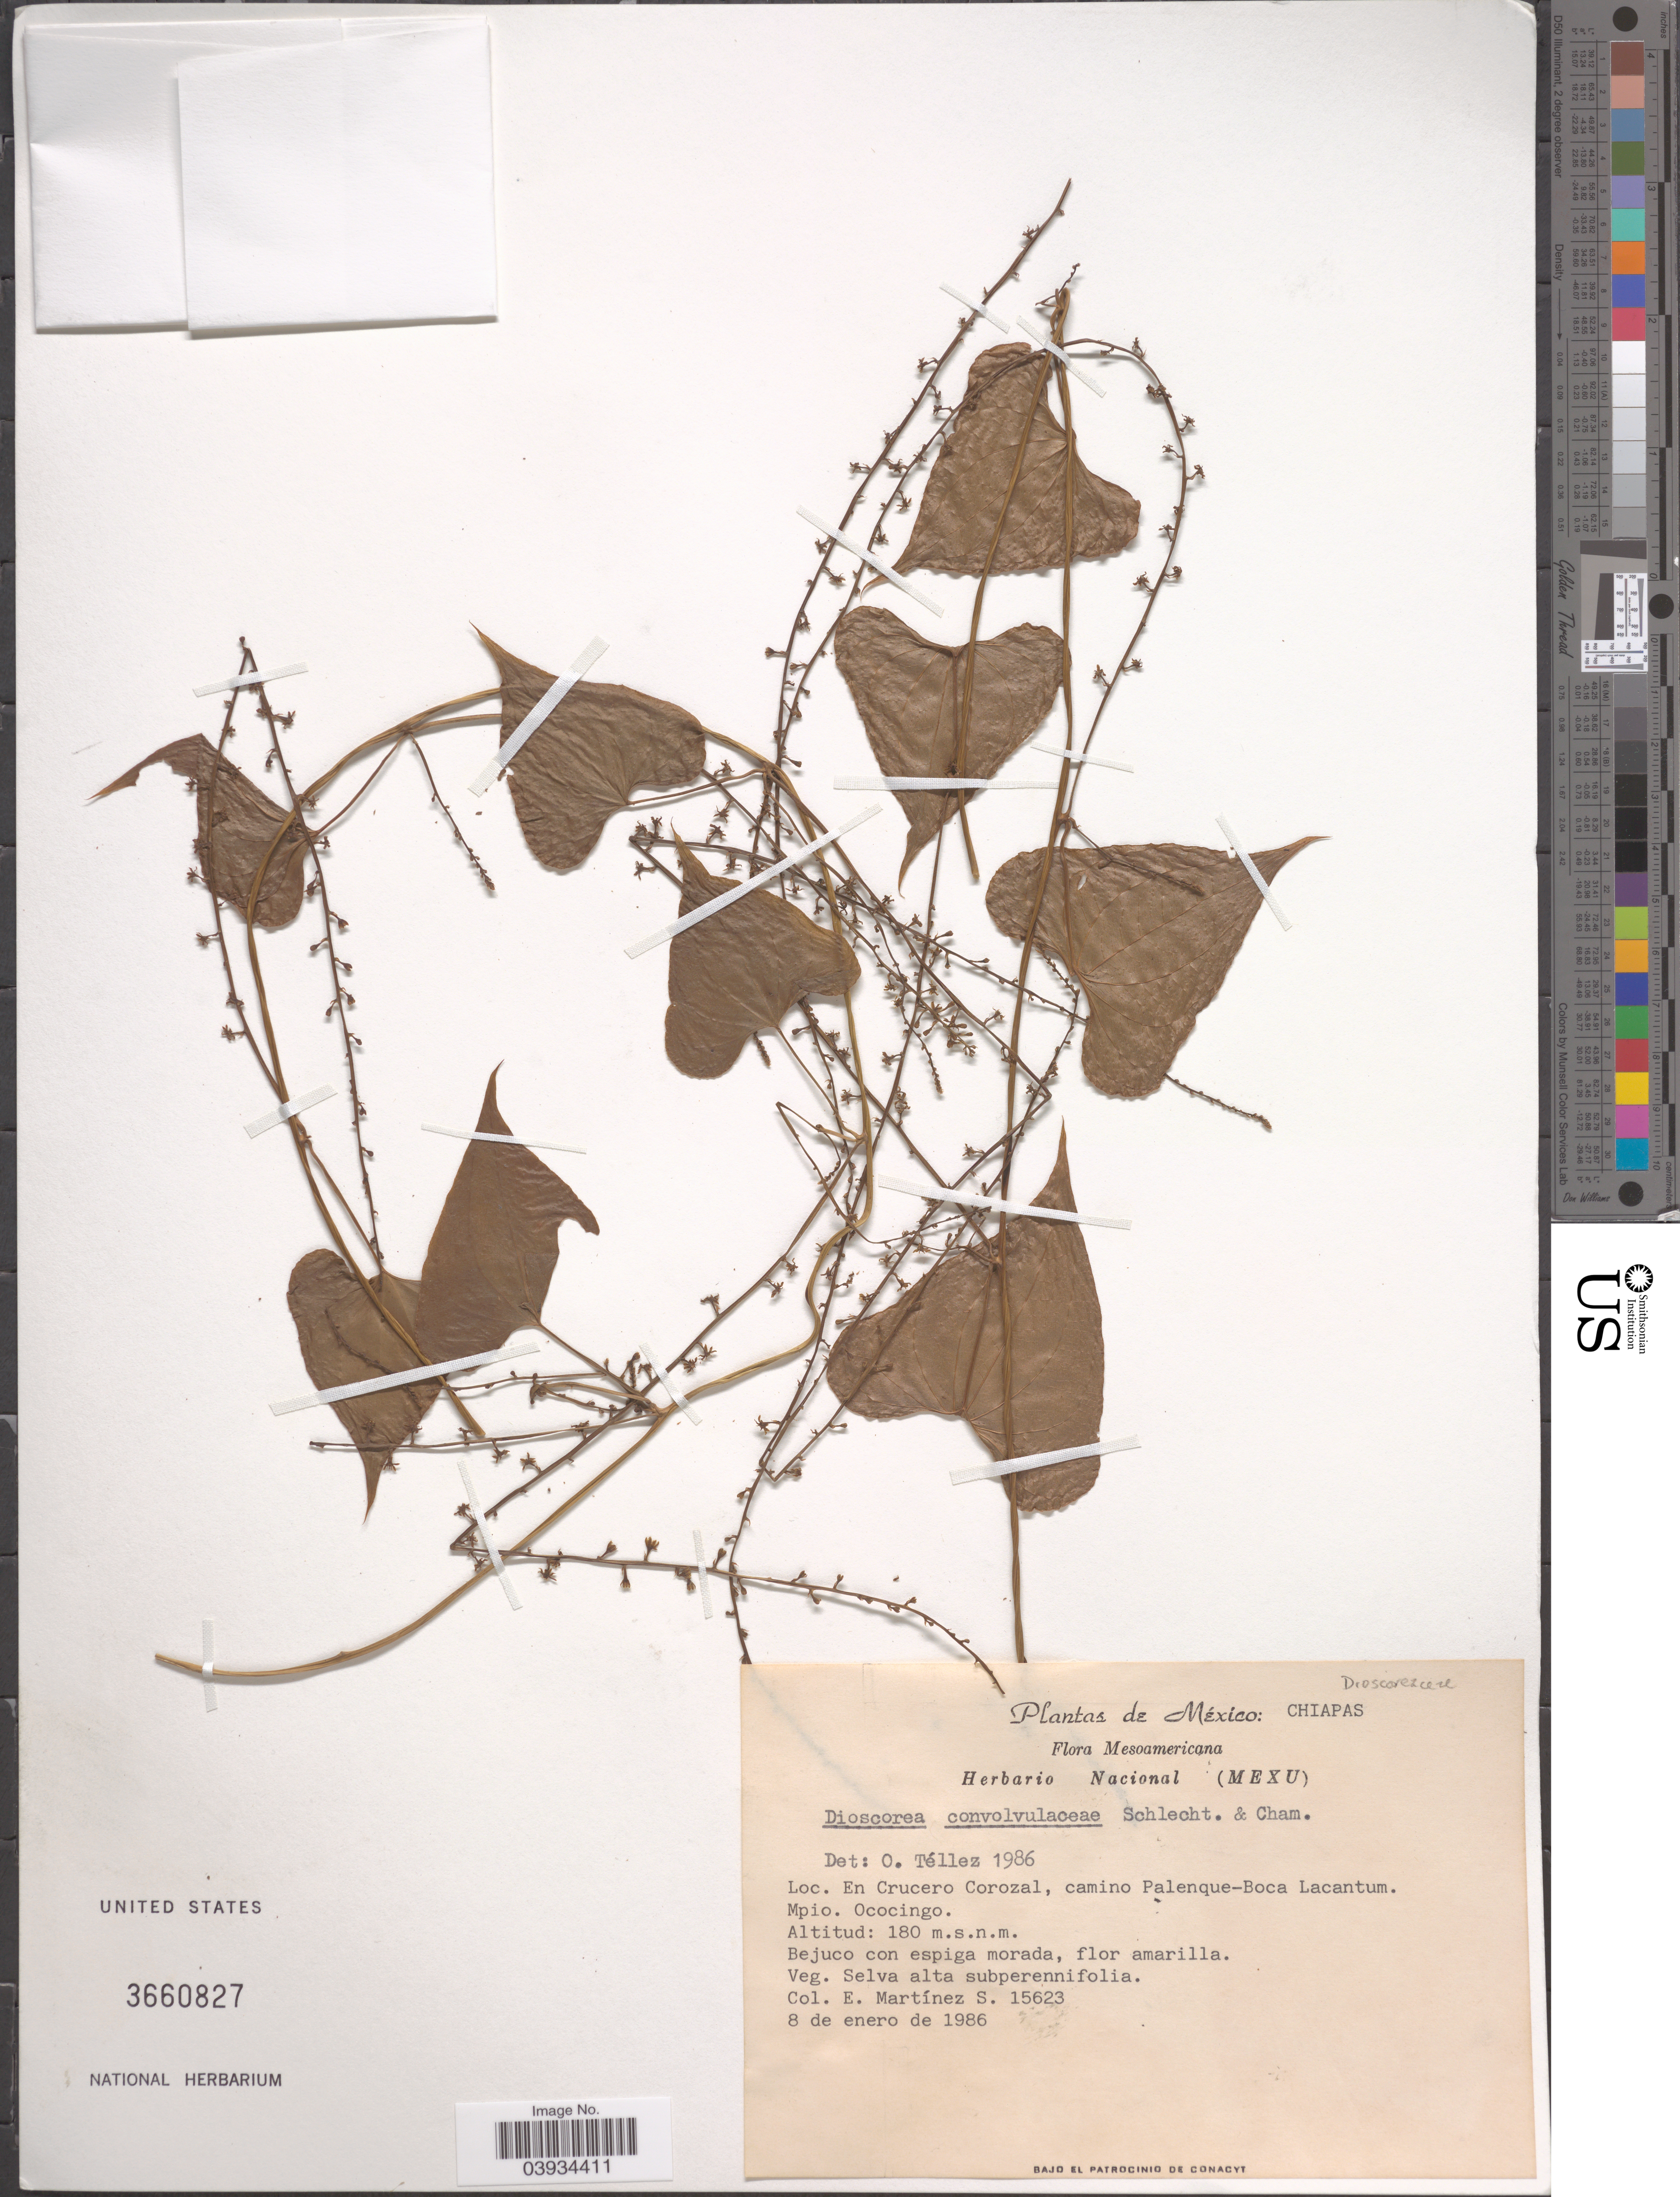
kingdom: Plantae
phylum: Tracheophyta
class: Liliopsida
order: Dioscoreales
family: Dioscoreaceae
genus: Dioscorea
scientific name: Dioscorea convolvulacea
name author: Schltdl. & Cham.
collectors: E. M. Martínez S.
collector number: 15623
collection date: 1986-01-08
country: Mexico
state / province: Chiapas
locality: Mesoamericana. En Crucero Corozal, camino Palenque-Boca Lacantum. Mpio. Ococingo.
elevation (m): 180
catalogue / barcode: US 3660827